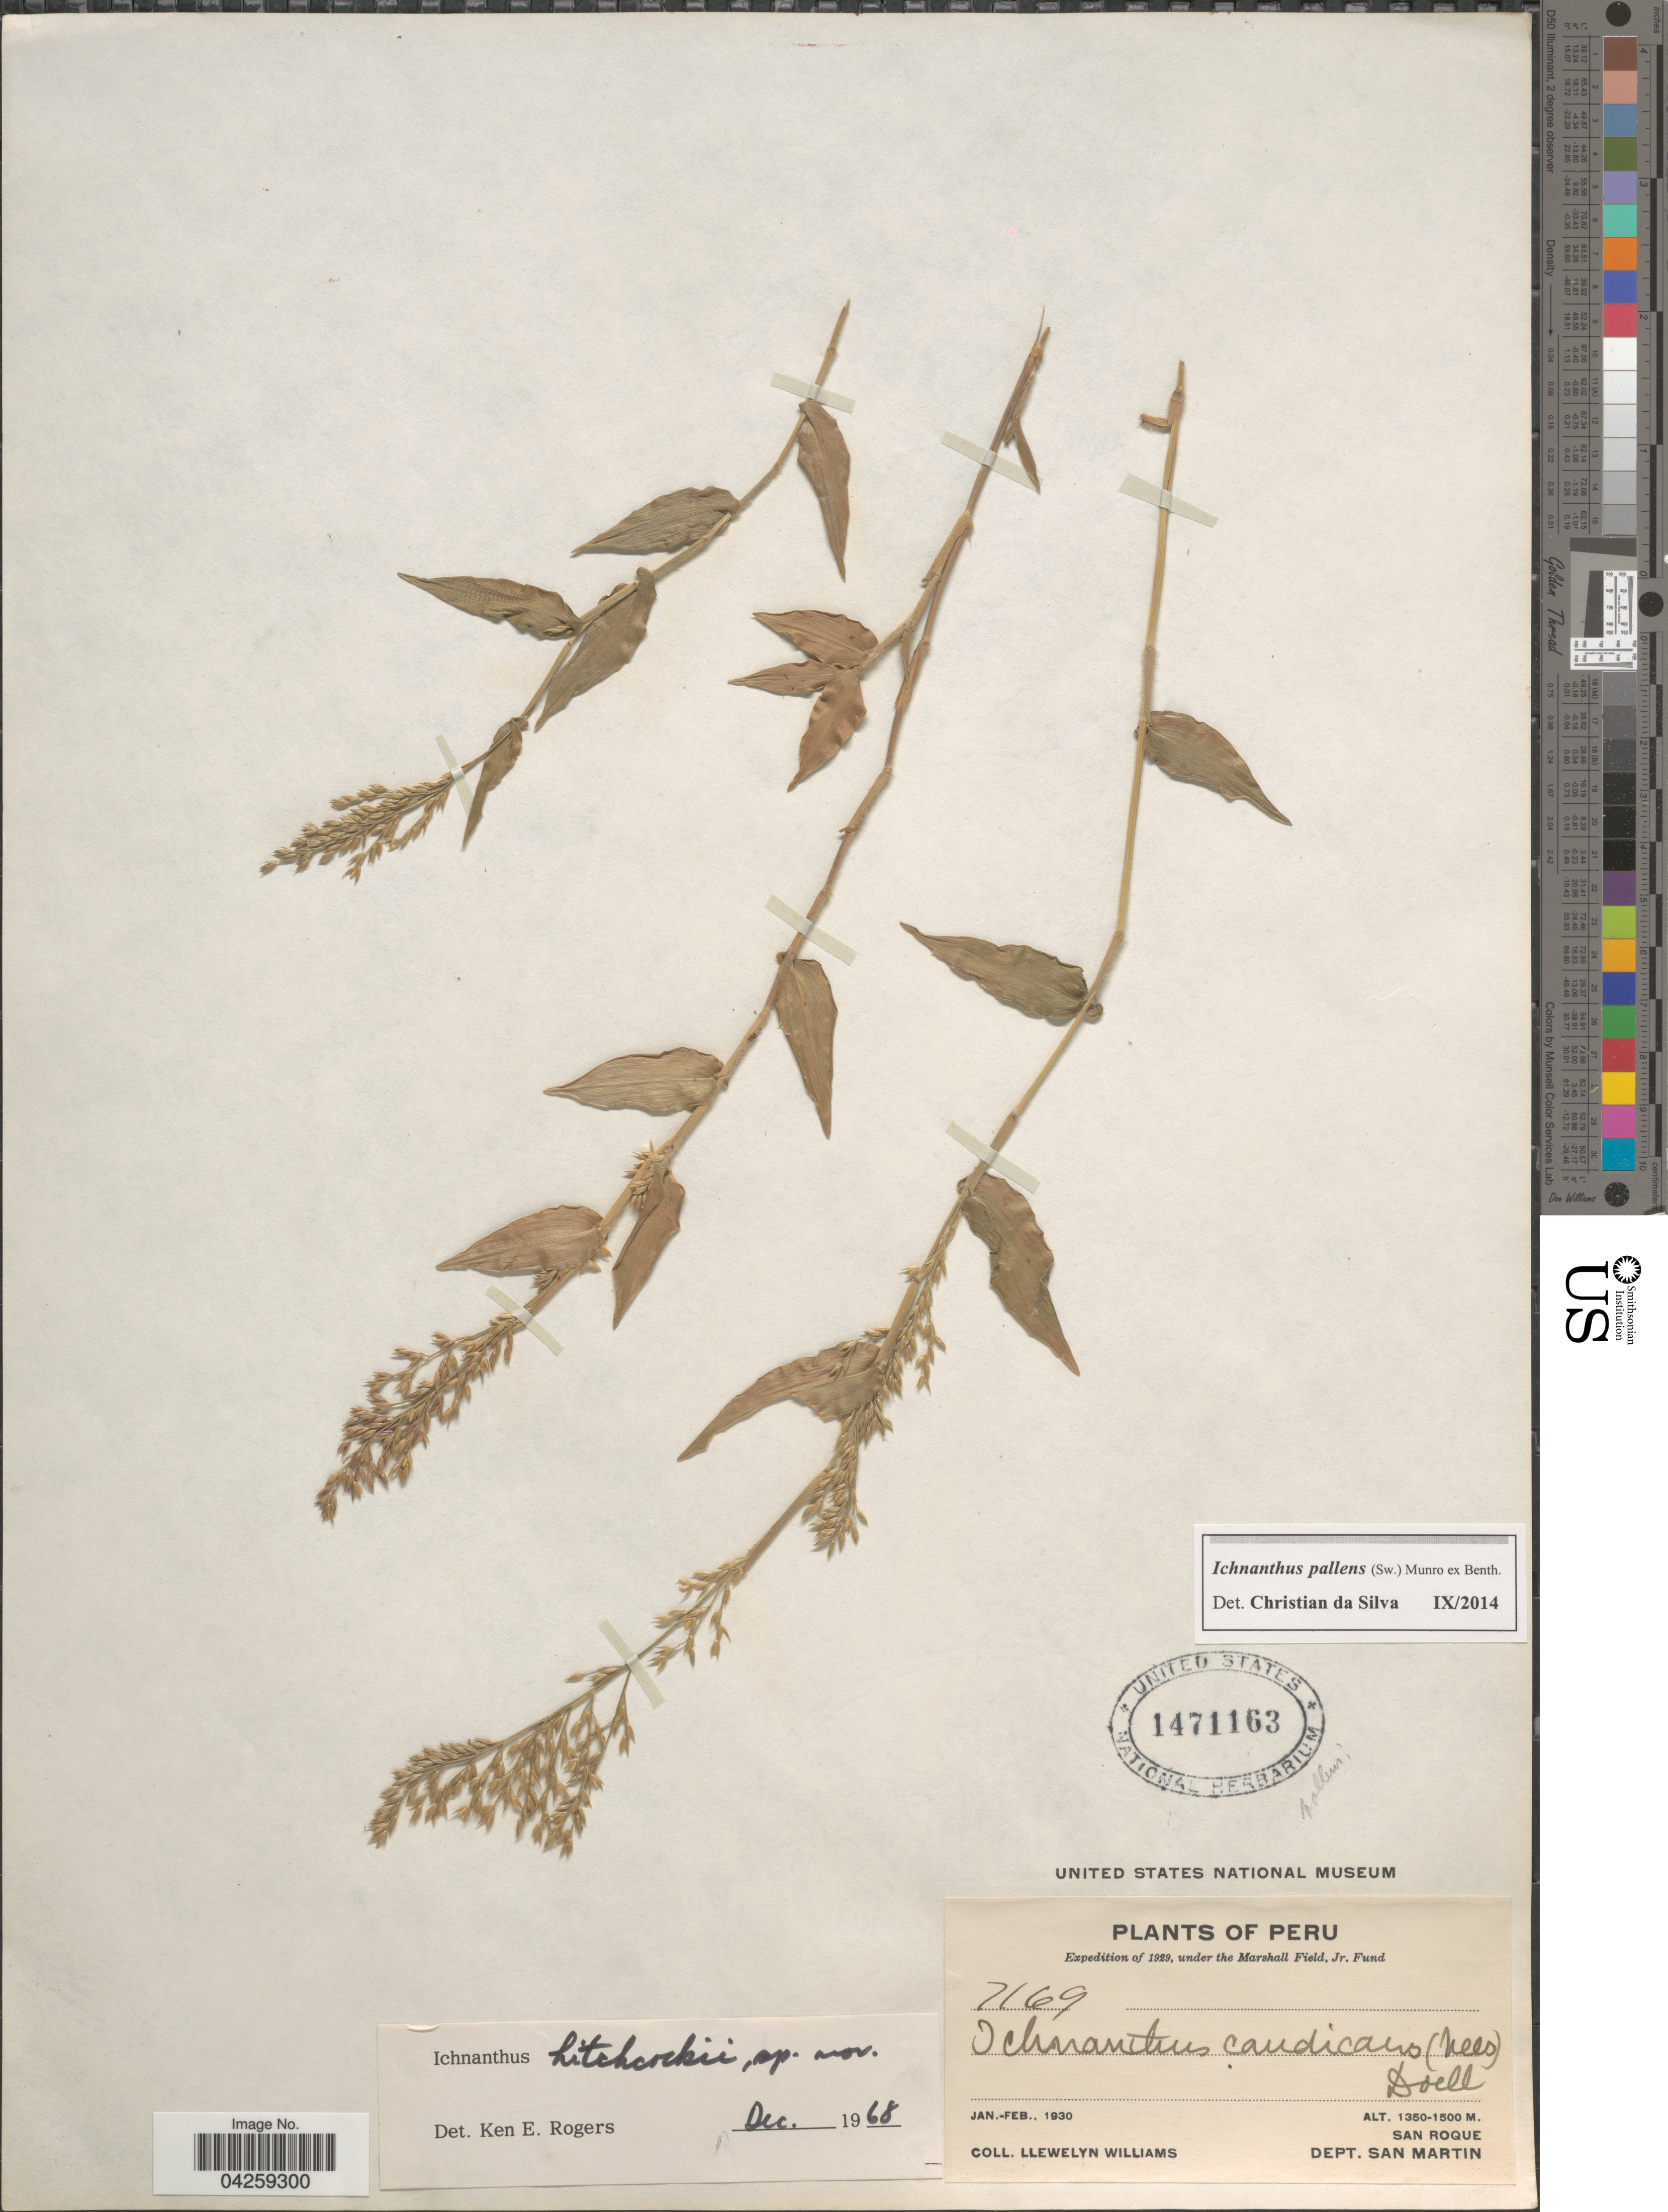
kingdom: Plantae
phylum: Tracheophyta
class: Liliopsida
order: Poales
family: Poaceae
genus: Ichnanthus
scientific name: Ichnanthus pallens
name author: (Sw.) Munro ex Benth.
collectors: Ll. Williams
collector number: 7169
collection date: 1930-01/1930-02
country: Peru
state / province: San Martín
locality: Expedition of 1929. San Roque. Dept. San Martin.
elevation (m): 1350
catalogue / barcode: US 1471163